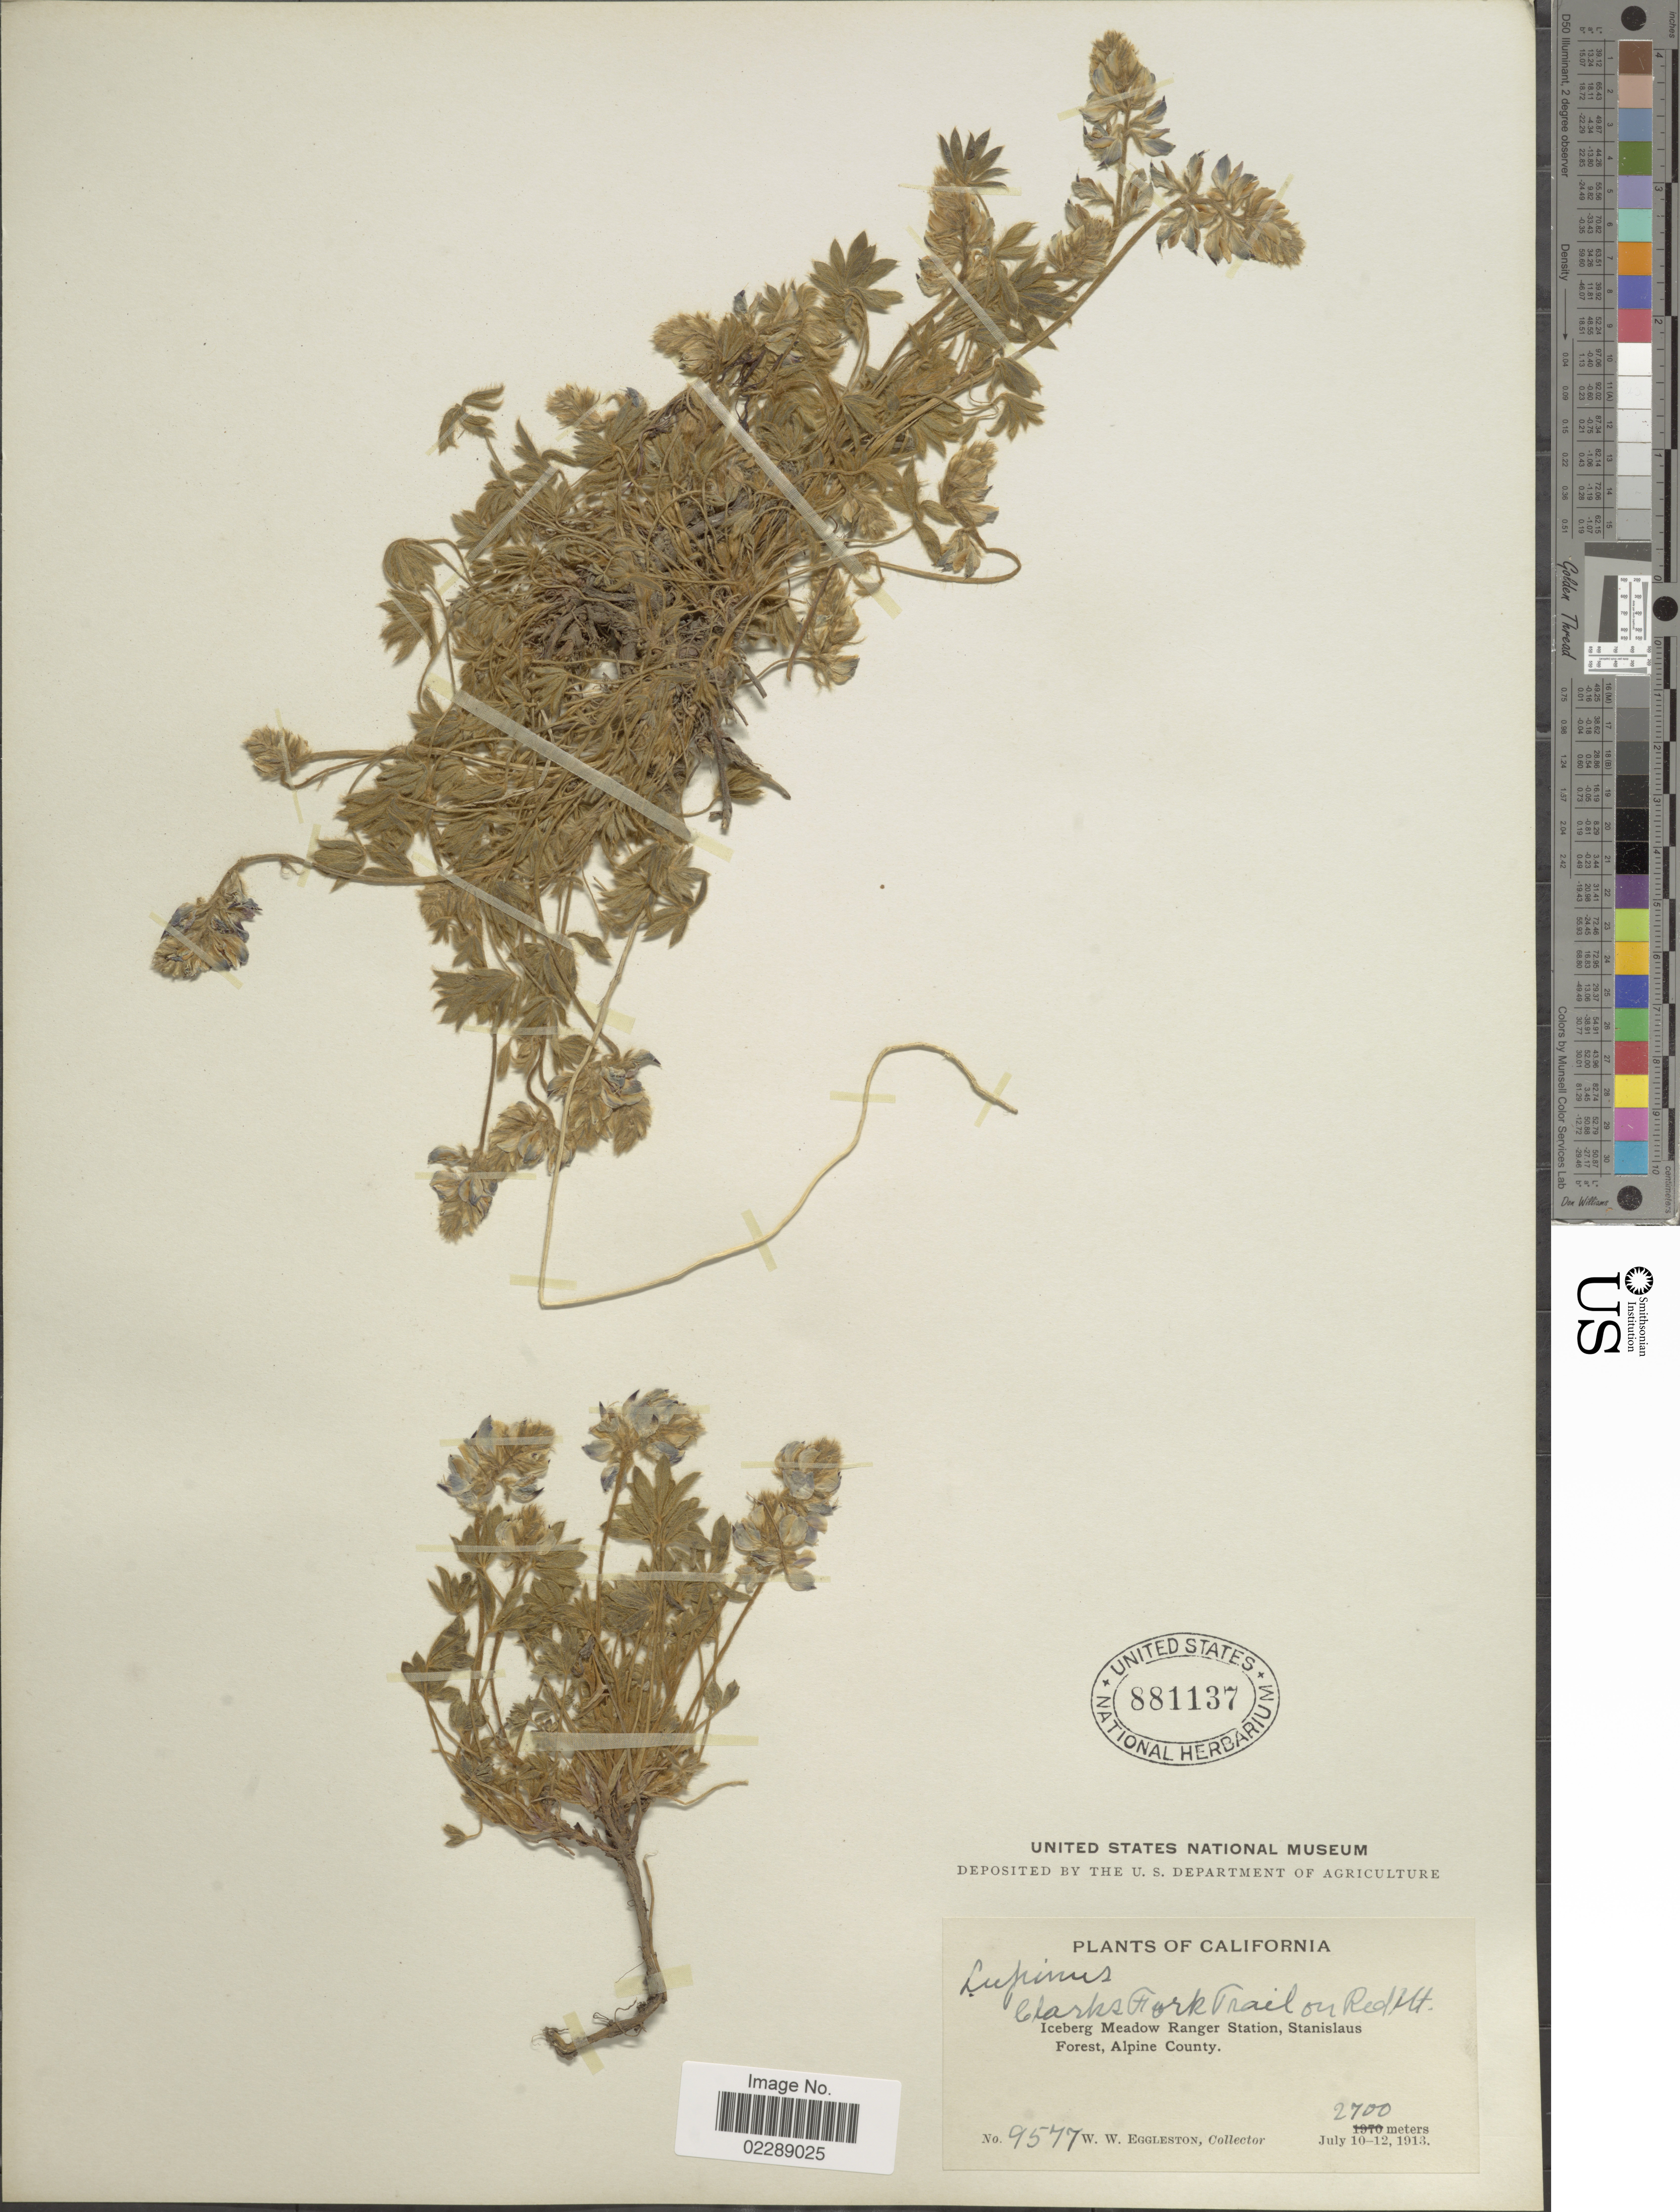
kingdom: Plantae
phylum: Tracheophyta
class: Magnoliopsida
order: Fabales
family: Fabaceae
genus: Lupinus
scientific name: Lupinus sp.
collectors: W. W. Eggleston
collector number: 9577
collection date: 1913-07-10/1913-07-12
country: United States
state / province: California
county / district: Alpine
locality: Clark Fork Trail on Red Mt., Iceberg Meadow Ranger Station, Stanislaus Forest, Alpine County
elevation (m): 2700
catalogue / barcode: US 881137